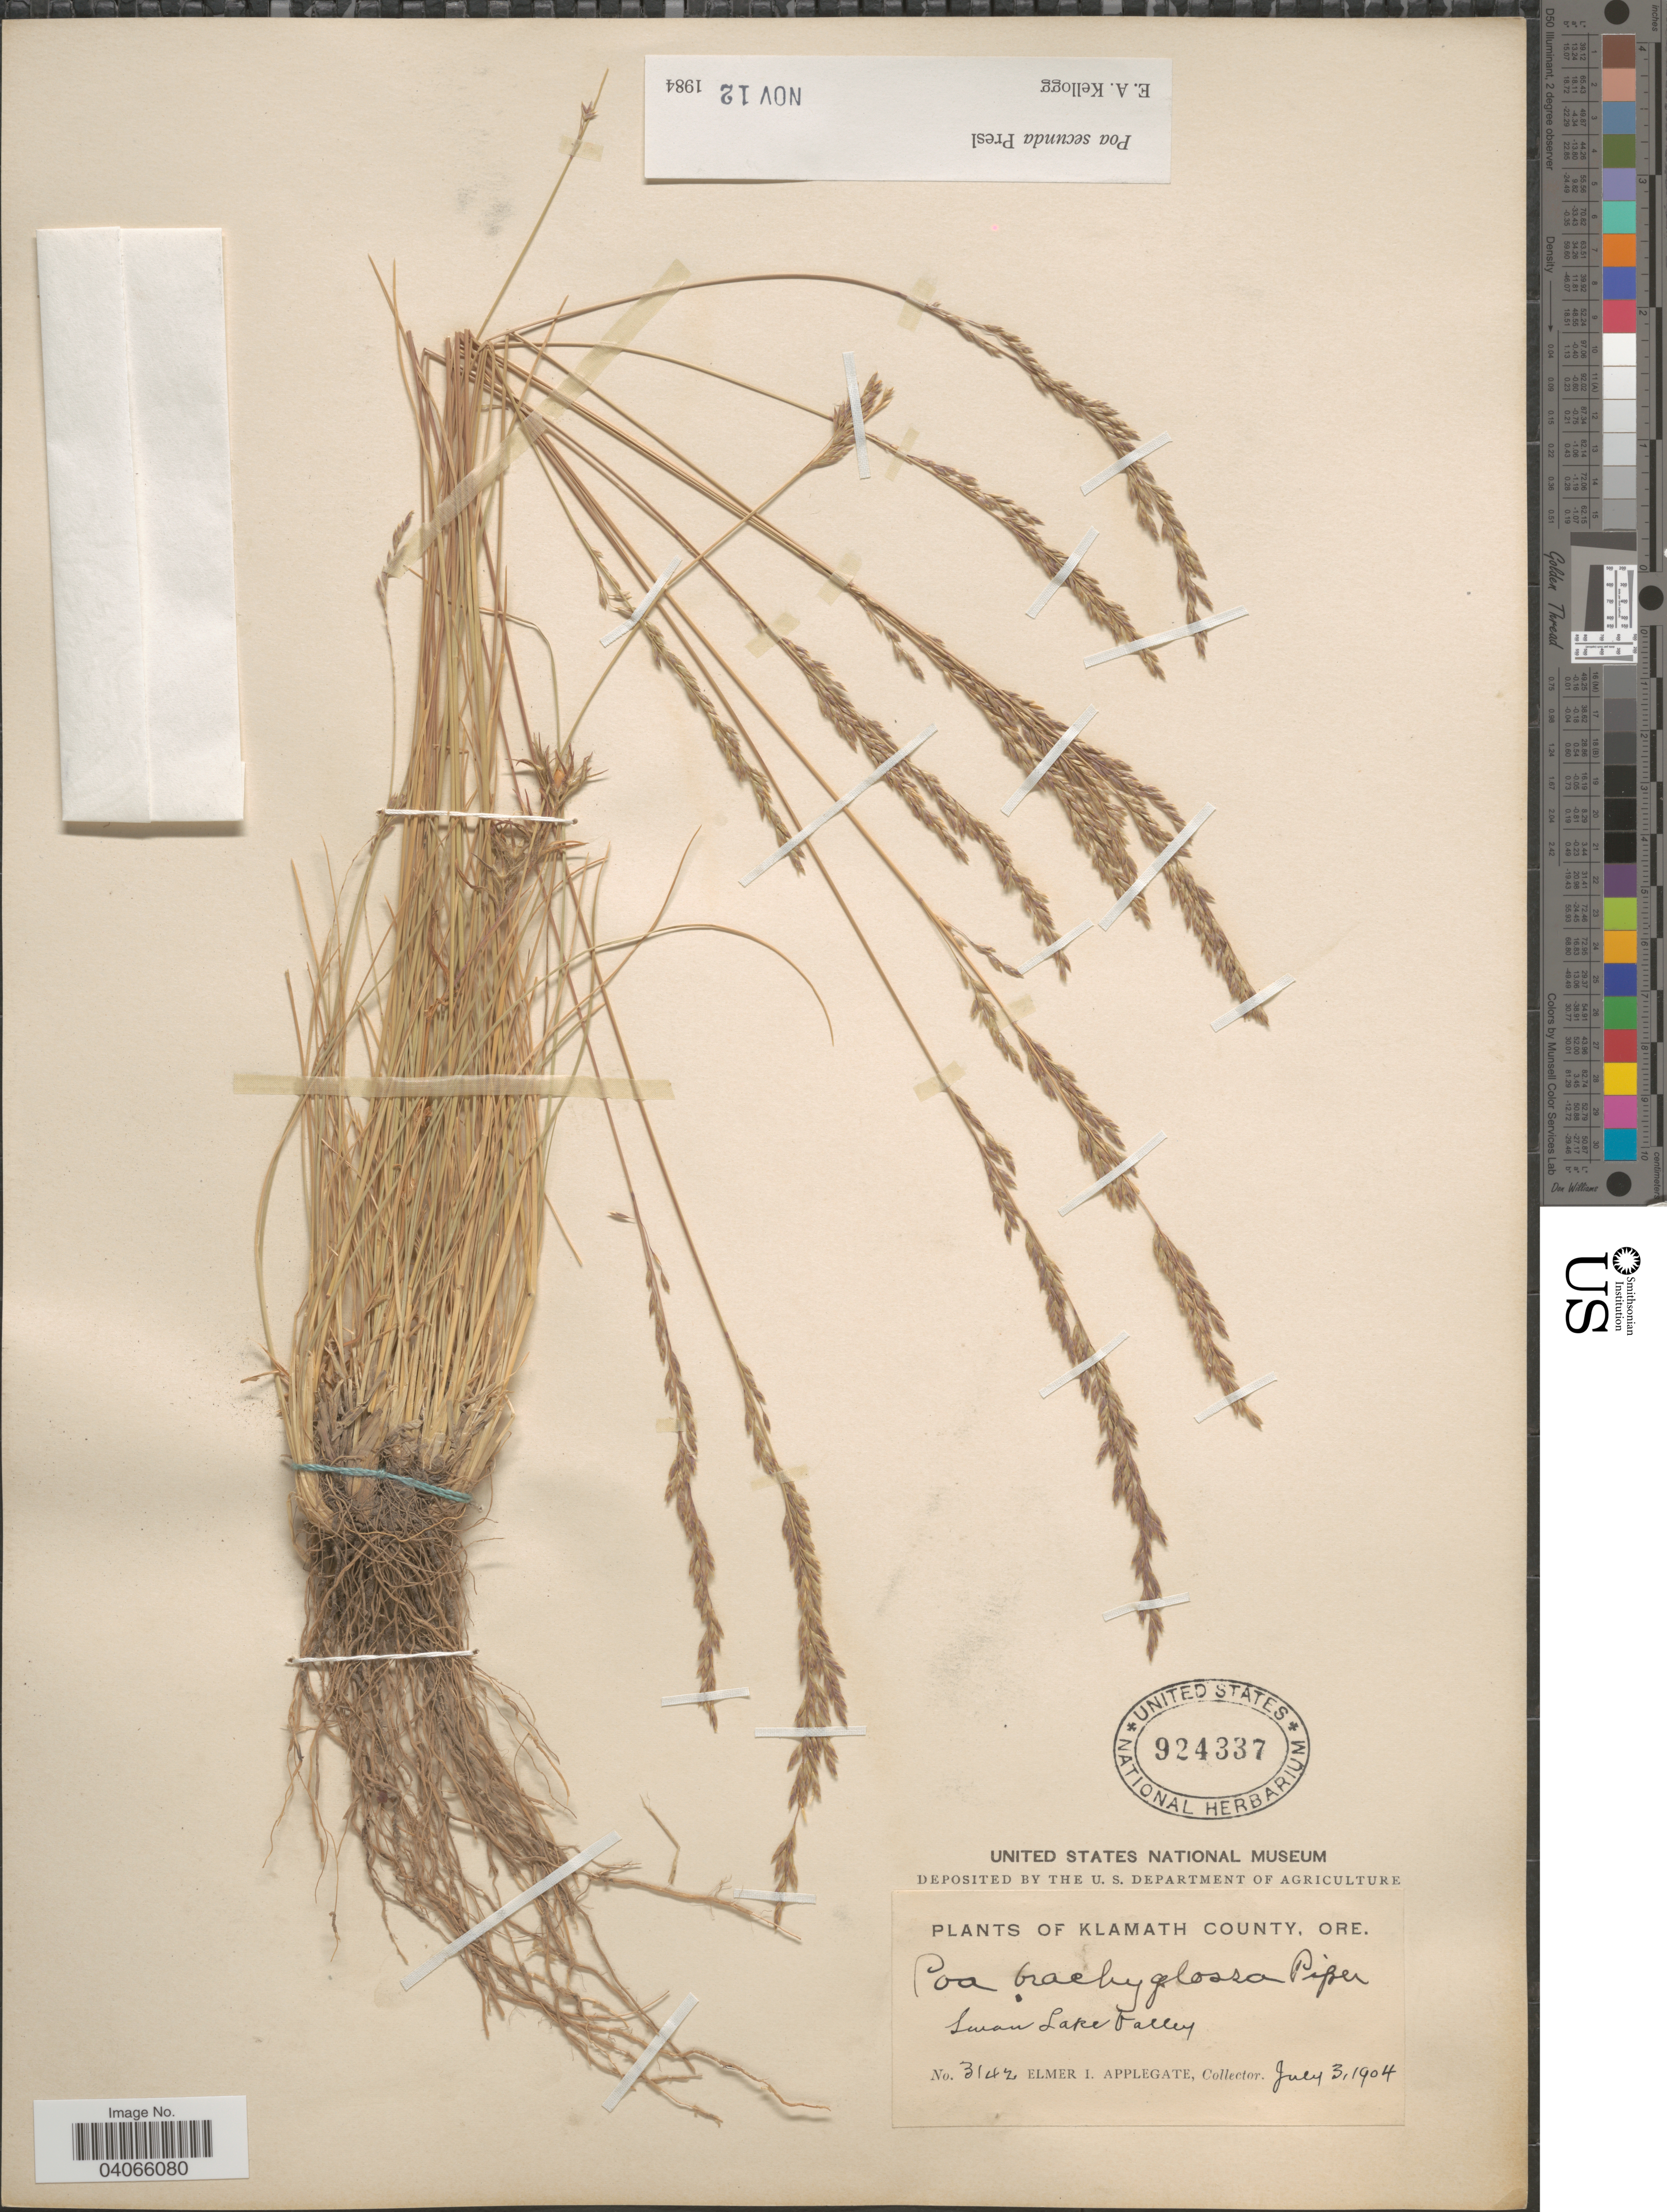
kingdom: Plantae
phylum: Tracheophyta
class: Liliopsida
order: Poales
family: Poaceae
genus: Poa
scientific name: Poa secunda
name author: J. Presl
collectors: E. I. Applegate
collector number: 3142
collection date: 1904-07-03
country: United States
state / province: Oregon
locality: Klamath County. Swan Lake Valley.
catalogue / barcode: US 924337